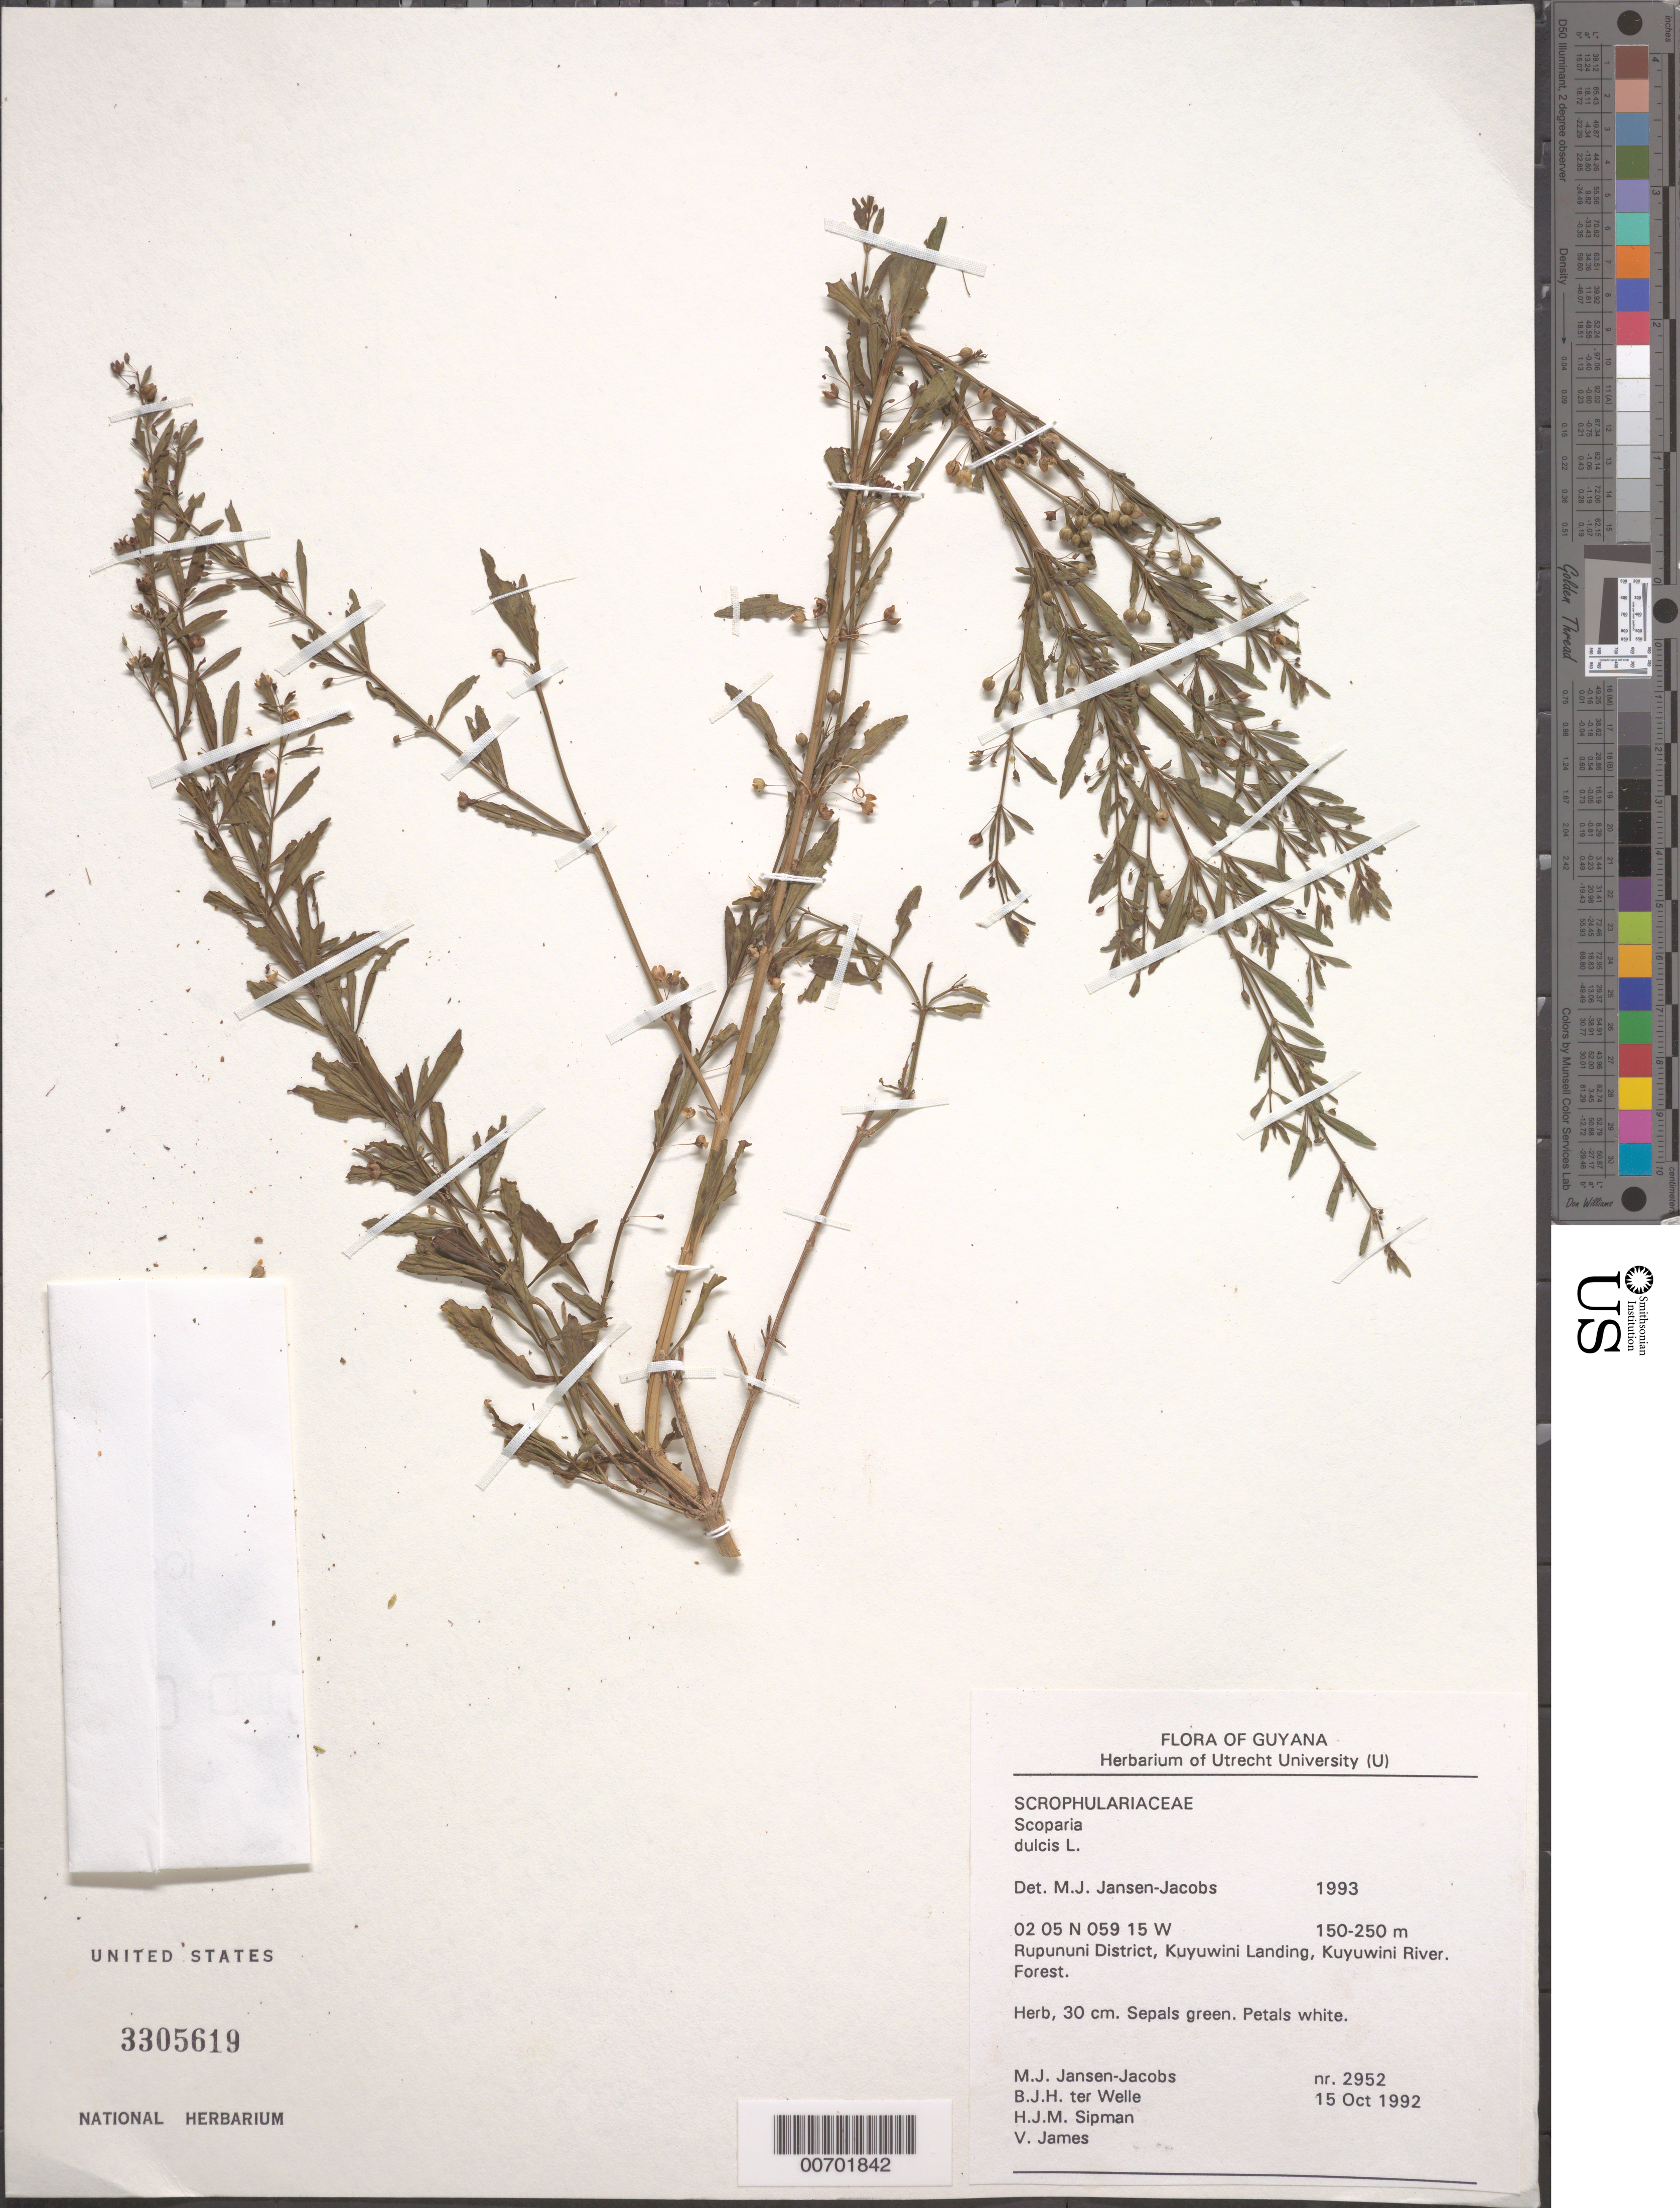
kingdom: Plantae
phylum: Tracheophyta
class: Magnoliopsida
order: Lamiales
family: Plantaginaceae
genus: Scoparia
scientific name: Scoparia dulcis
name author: L.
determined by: Jansen-Jacobs, M. J., (U), Nationaal Herbarium Nederland, Utrecht University branch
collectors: M. J. Jansen-Jacobs, B. Welle, H. J. M. Sipman & V. James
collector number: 2952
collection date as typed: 15-Oct-92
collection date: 1992-10-15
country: Guyana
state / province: U. Takutu-U. Essequibo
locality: Kuyuwini Landing, Kuyuwini River, Rupununi District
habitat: Forest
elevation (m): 150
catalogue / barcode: US 3305619